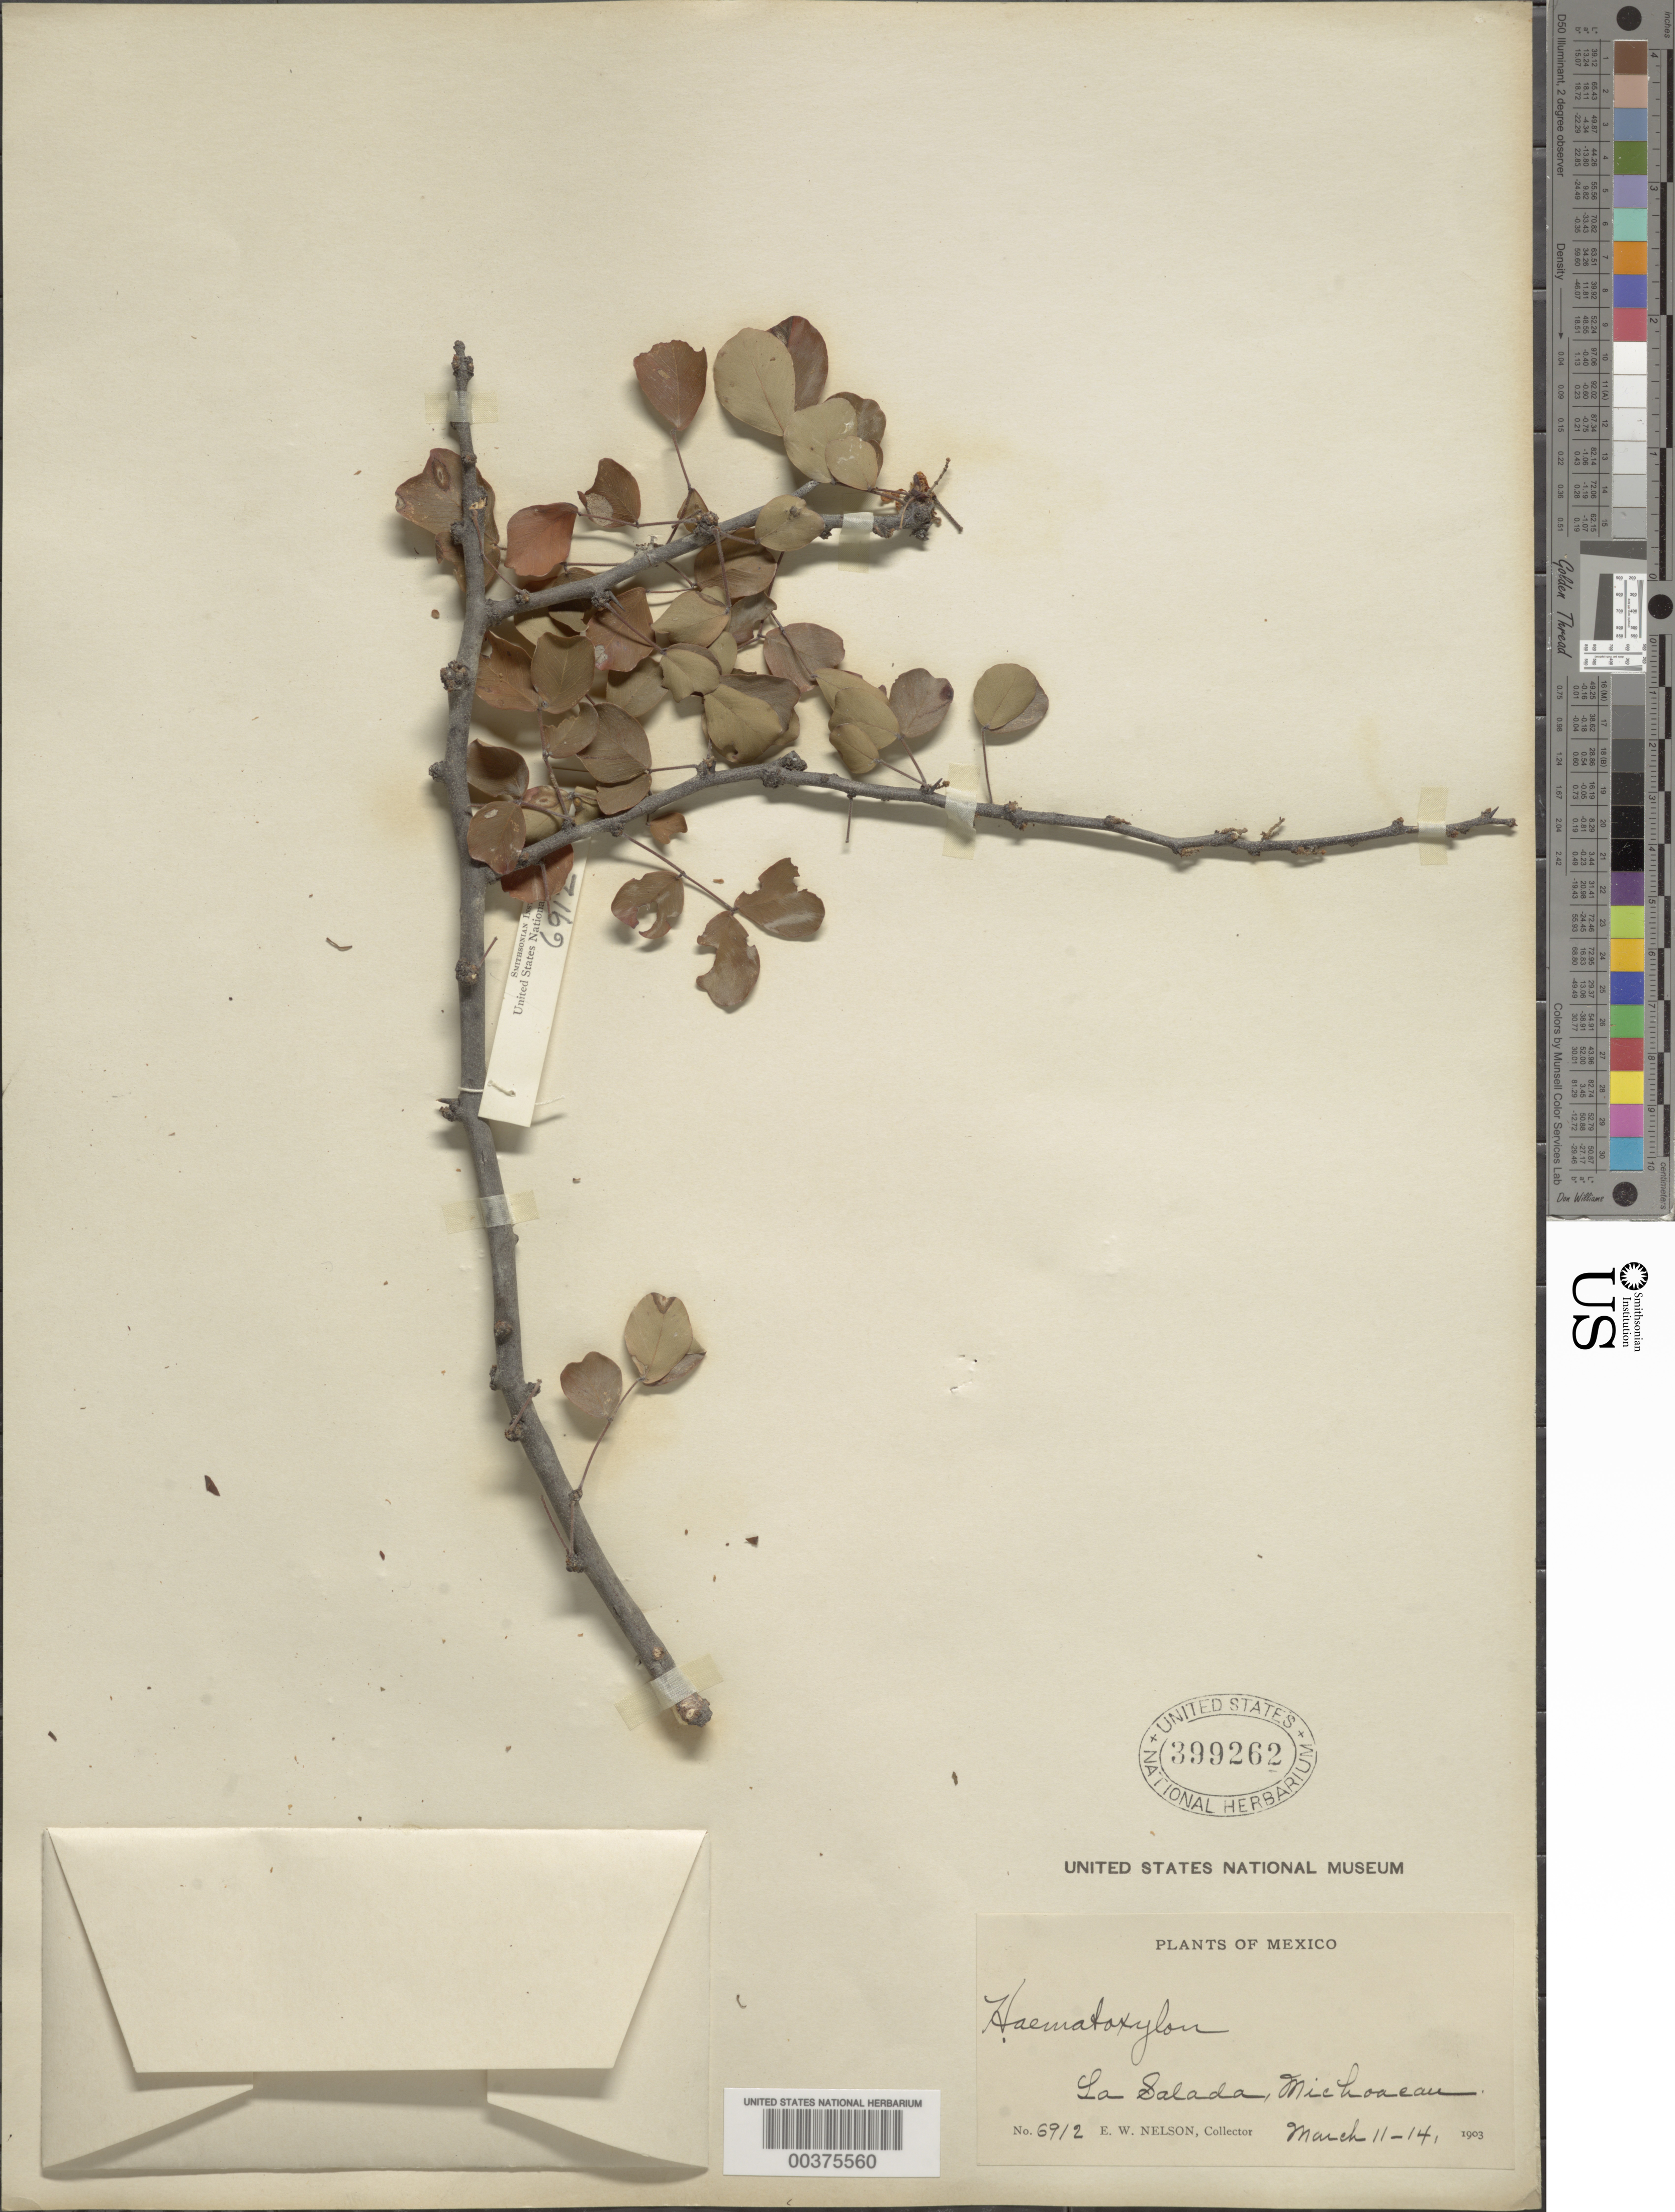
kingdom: Plantae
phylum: Tracheophyta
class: Magnoliopsida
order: Fabales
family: Fabaceae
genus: Haematoxylum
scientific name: Haematoxylum brasiletto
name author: H. Karst.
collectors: E. W. Nelson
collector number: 6912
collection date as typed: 11 Mar 1903 to 14 Mar 1903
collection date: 1903-03-11/1903-03-14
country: Mexico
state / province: Michoacán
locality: La salada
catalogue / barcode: US 399262